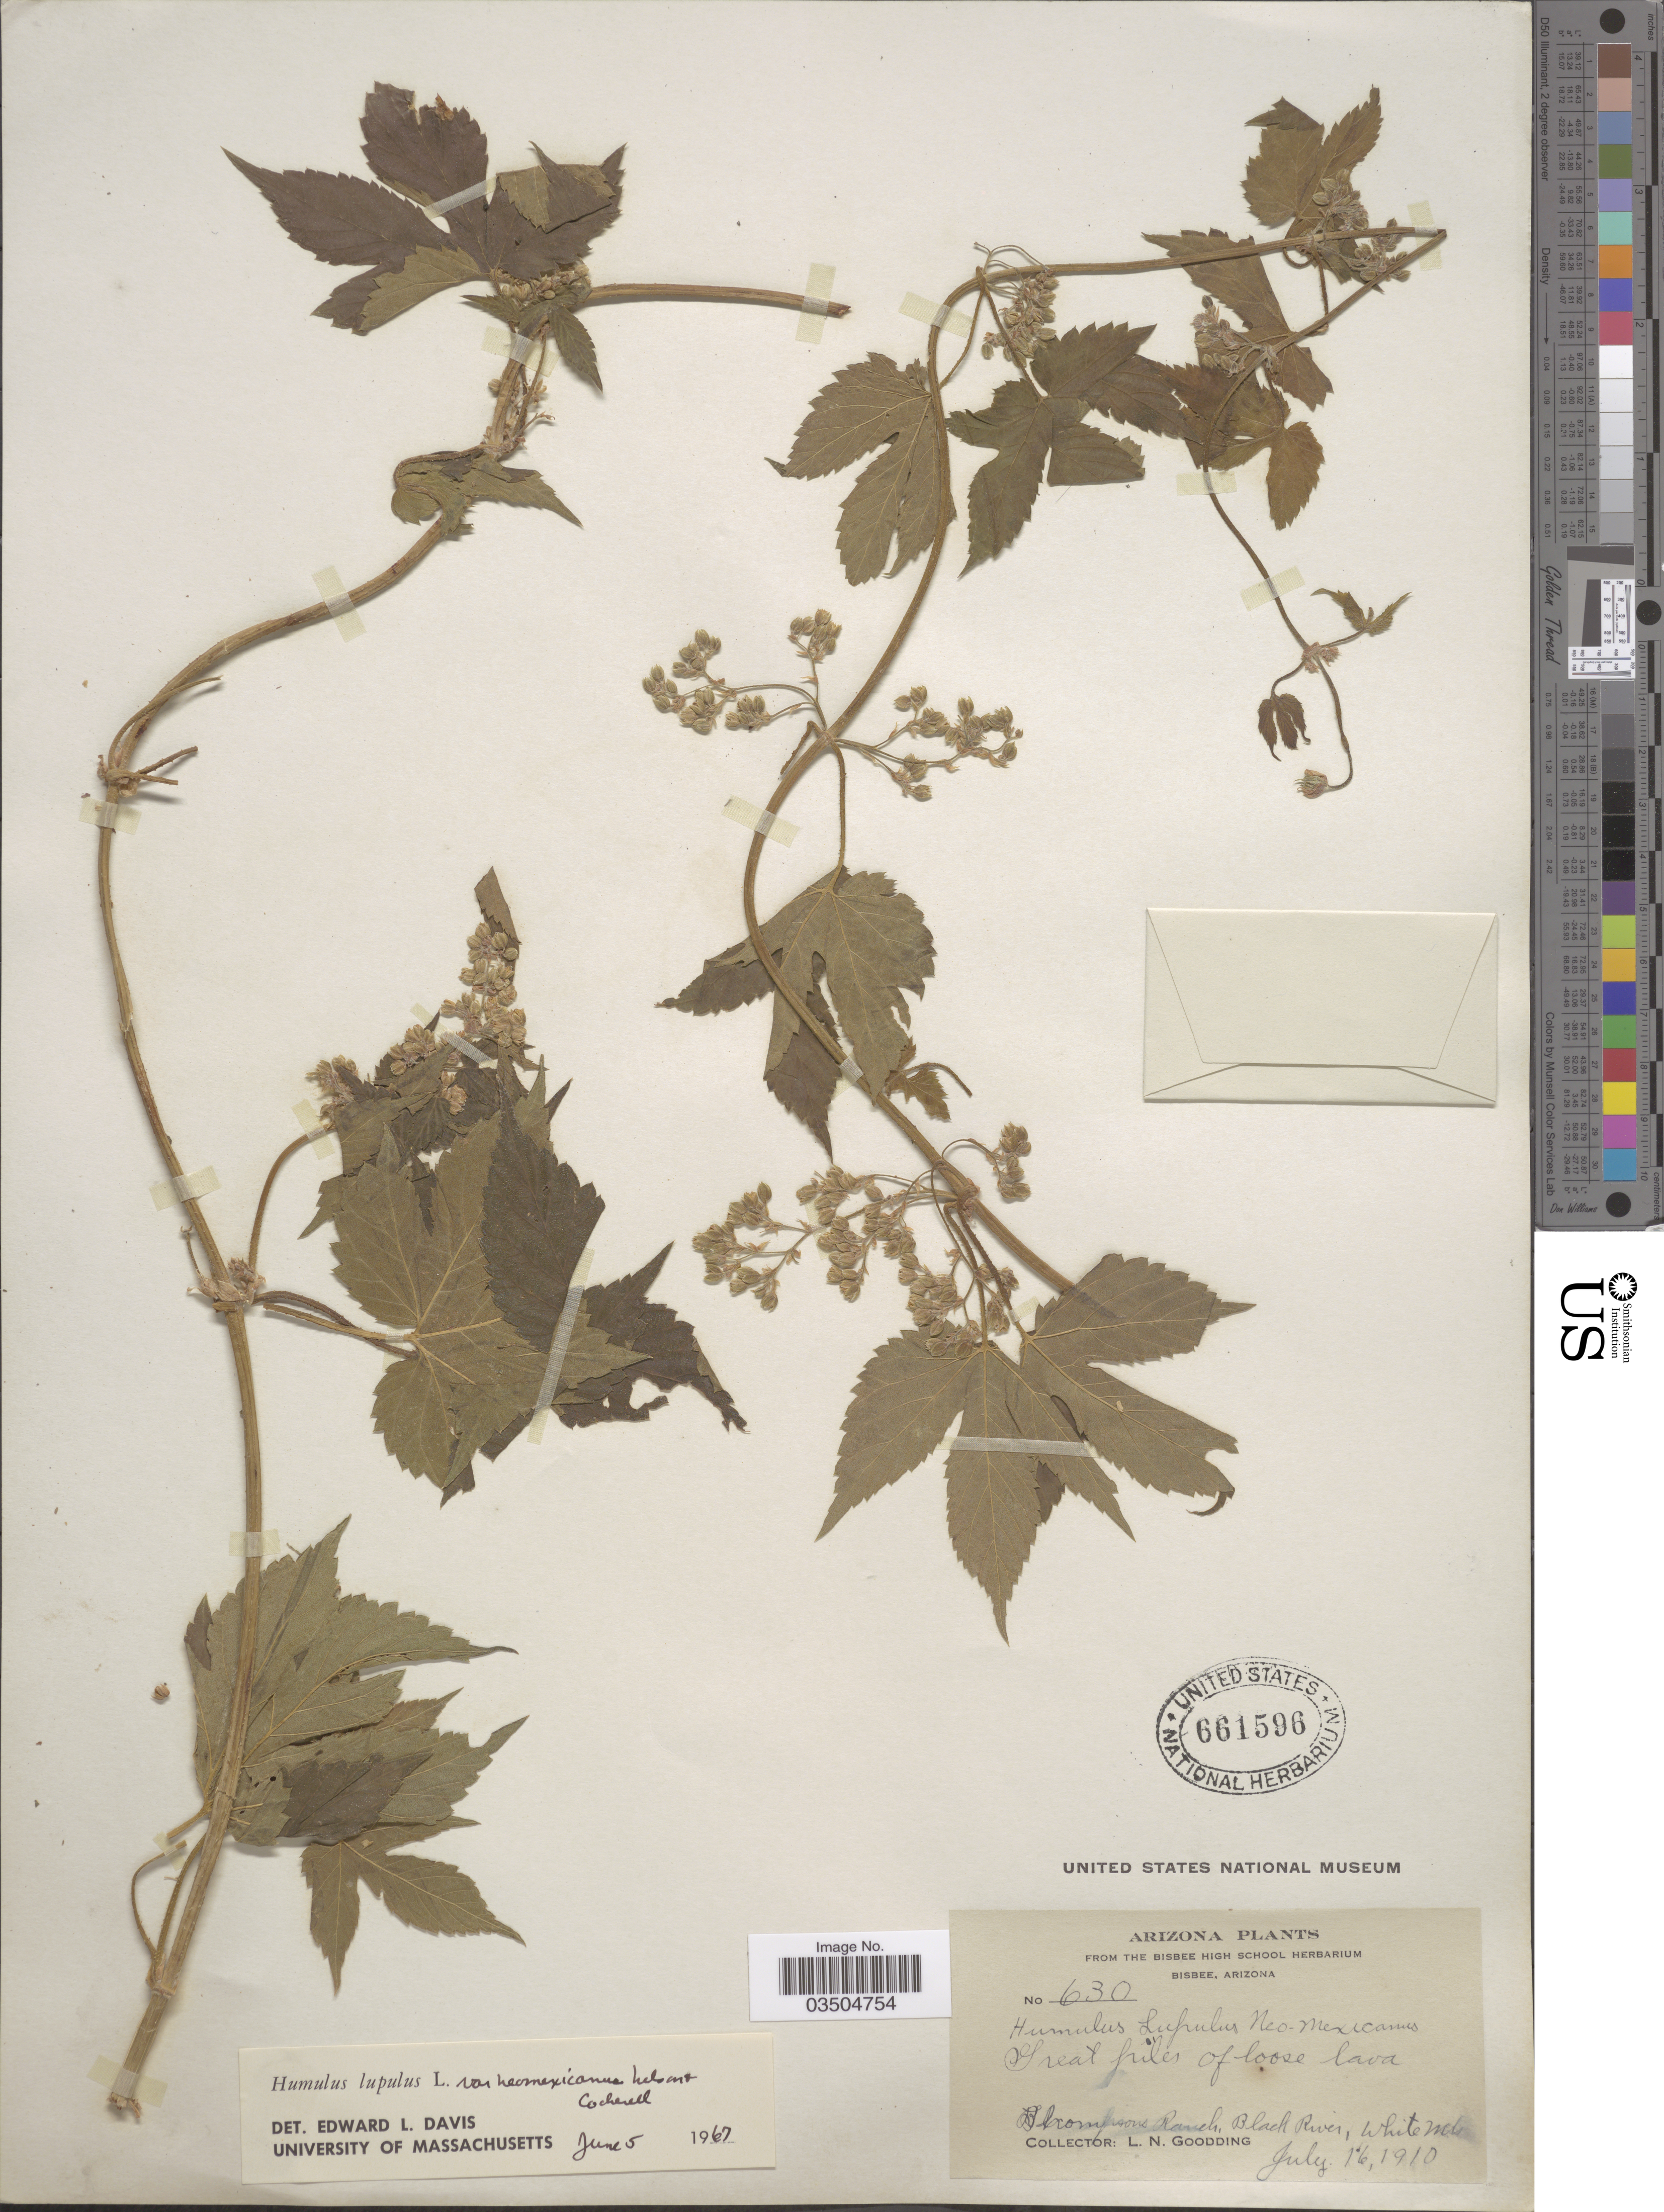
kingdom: Plantae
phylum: Tracheophyta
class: Magnoliopsida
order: Rosales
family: Cannabaceae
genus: Humulus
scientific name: Humulus neomexicanus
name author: (A. Nelson & Cockerell) Rydb.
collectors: L. N. Goodding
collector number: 630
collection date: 1910-07-16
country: United States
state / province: Arizona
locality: Thompsons Ranch, Black River, White Mts.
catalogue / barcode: US 661596